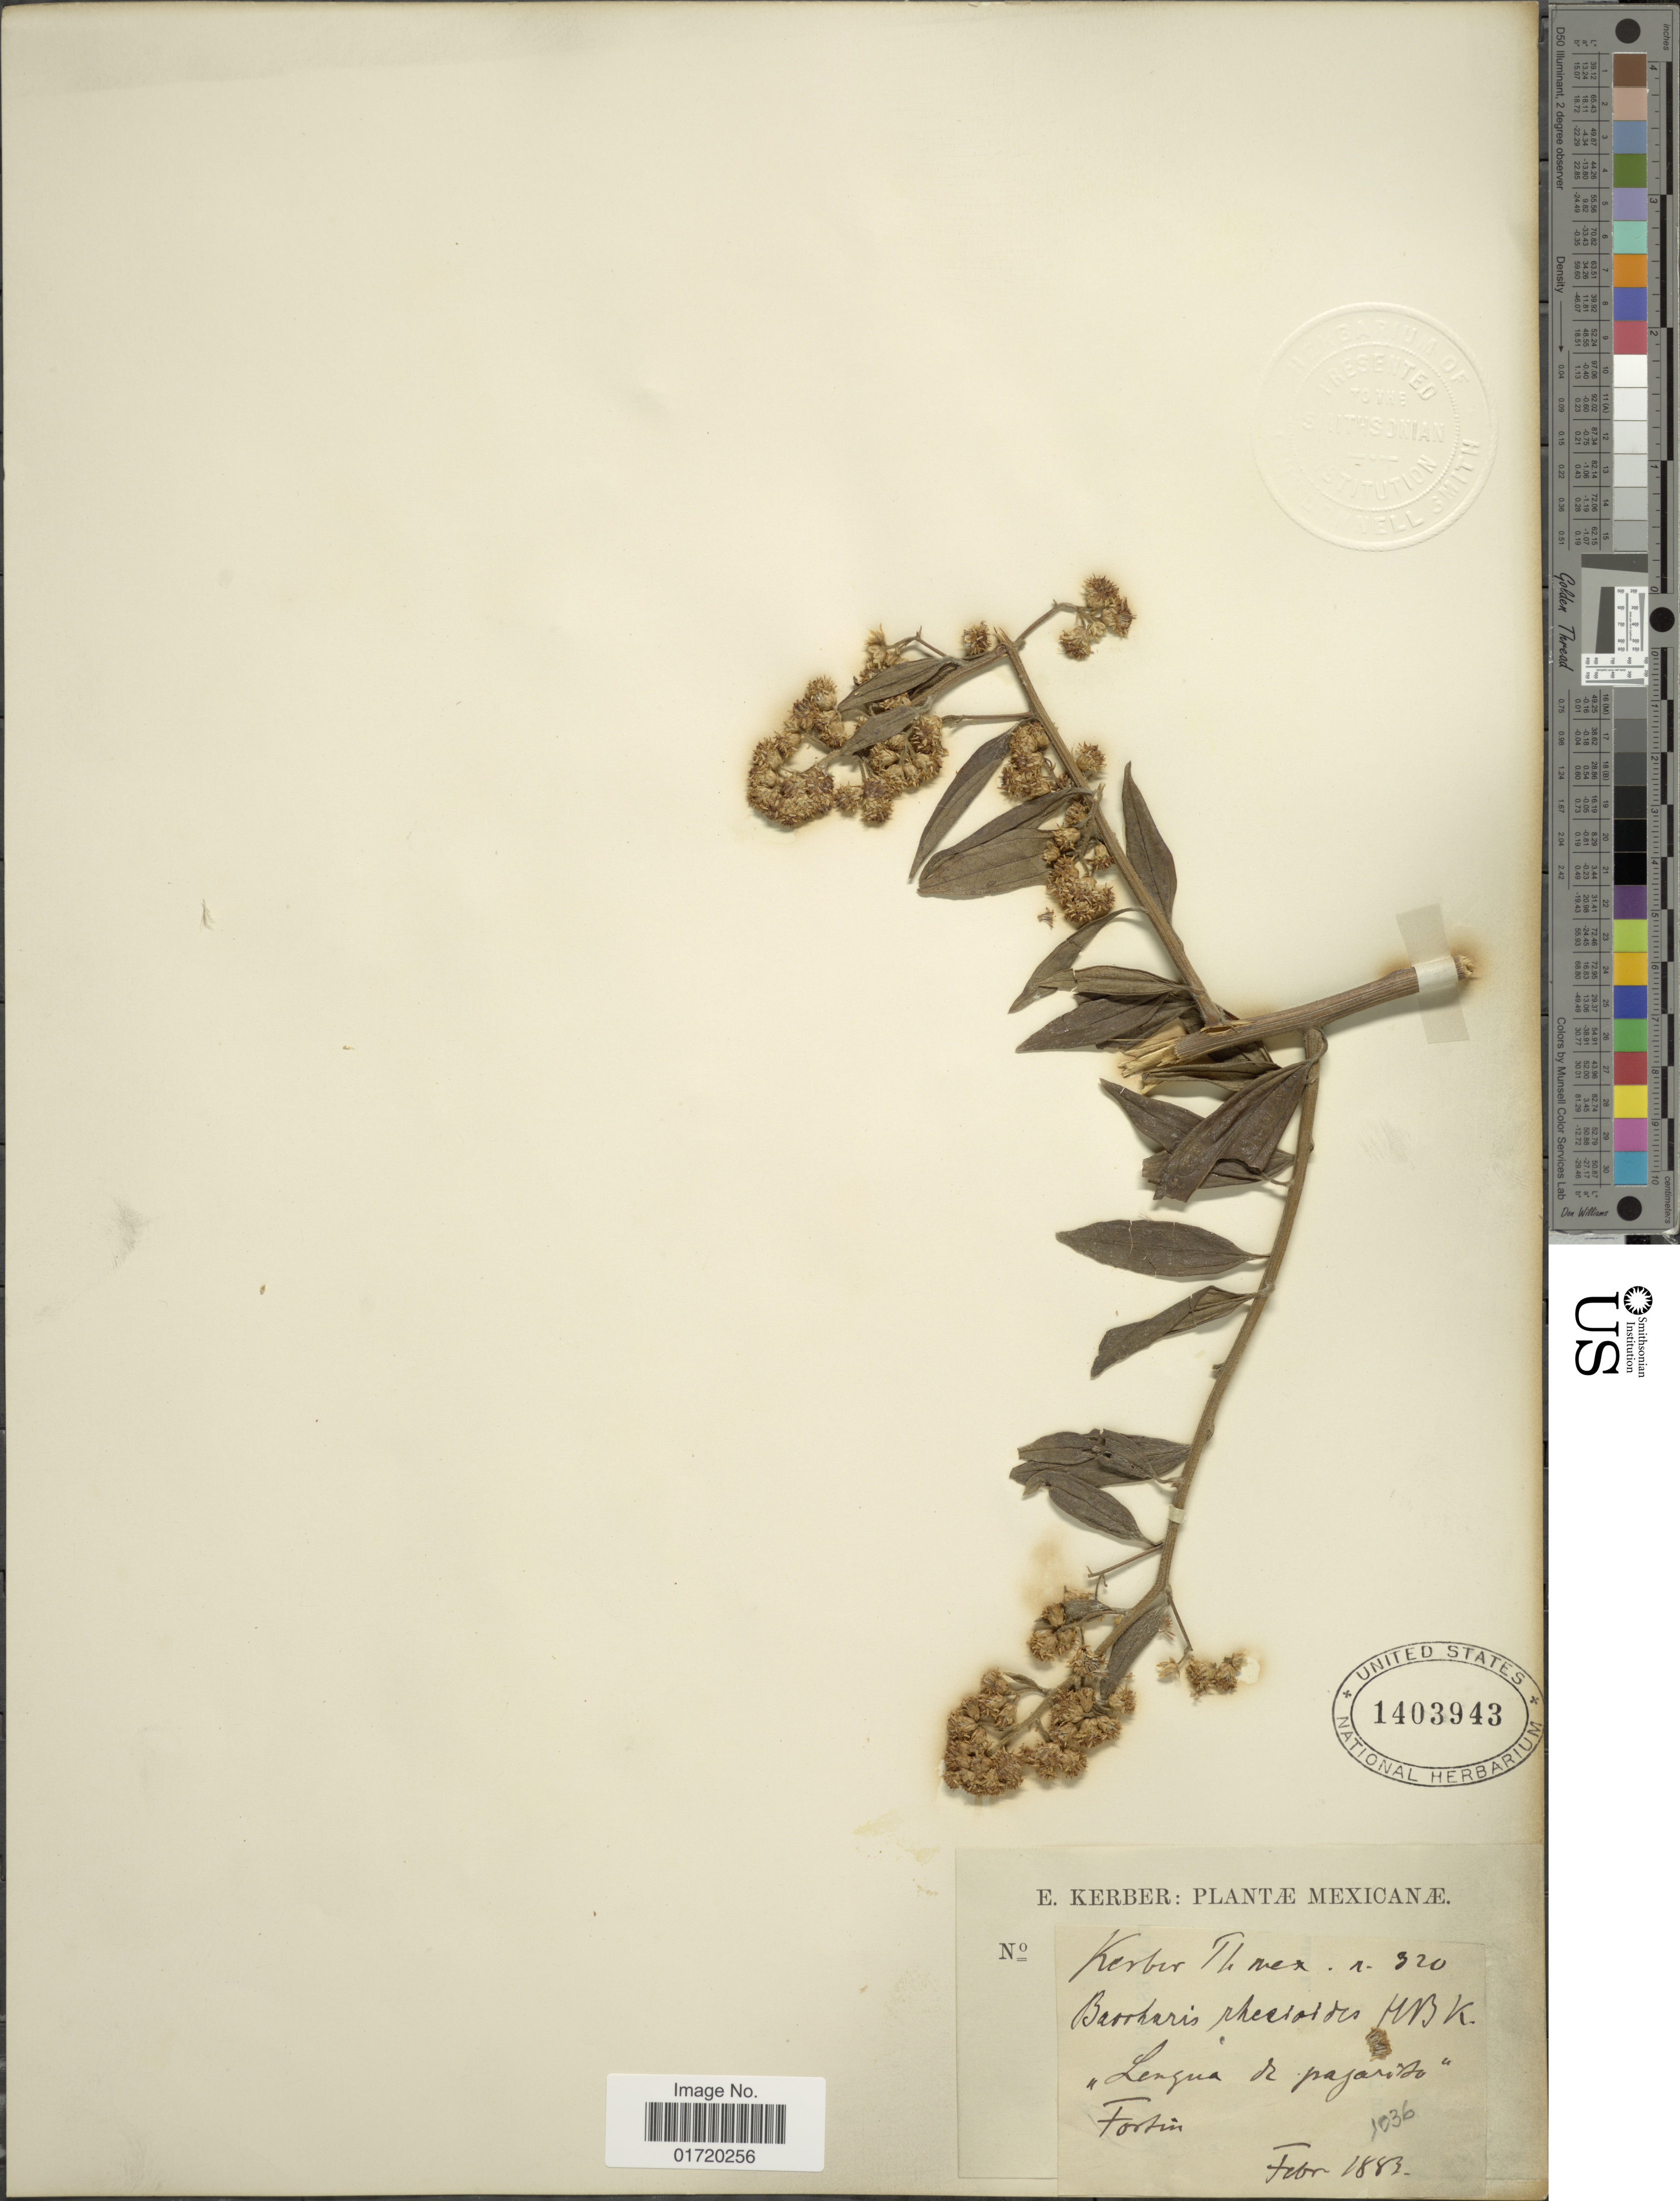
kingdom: Plantae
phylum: Tracheophyta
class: Magnoliopsida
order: Asterales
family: Asteraceae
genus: Baccharis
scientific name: Baccharis trinervis var. rhexioides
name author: (Kunth) Baker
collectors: E. Kerber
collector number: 1036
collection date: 1883-02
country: Mexico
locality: Mexicanae, Lengua de pajarido, Fortin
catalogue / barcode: US 1403943